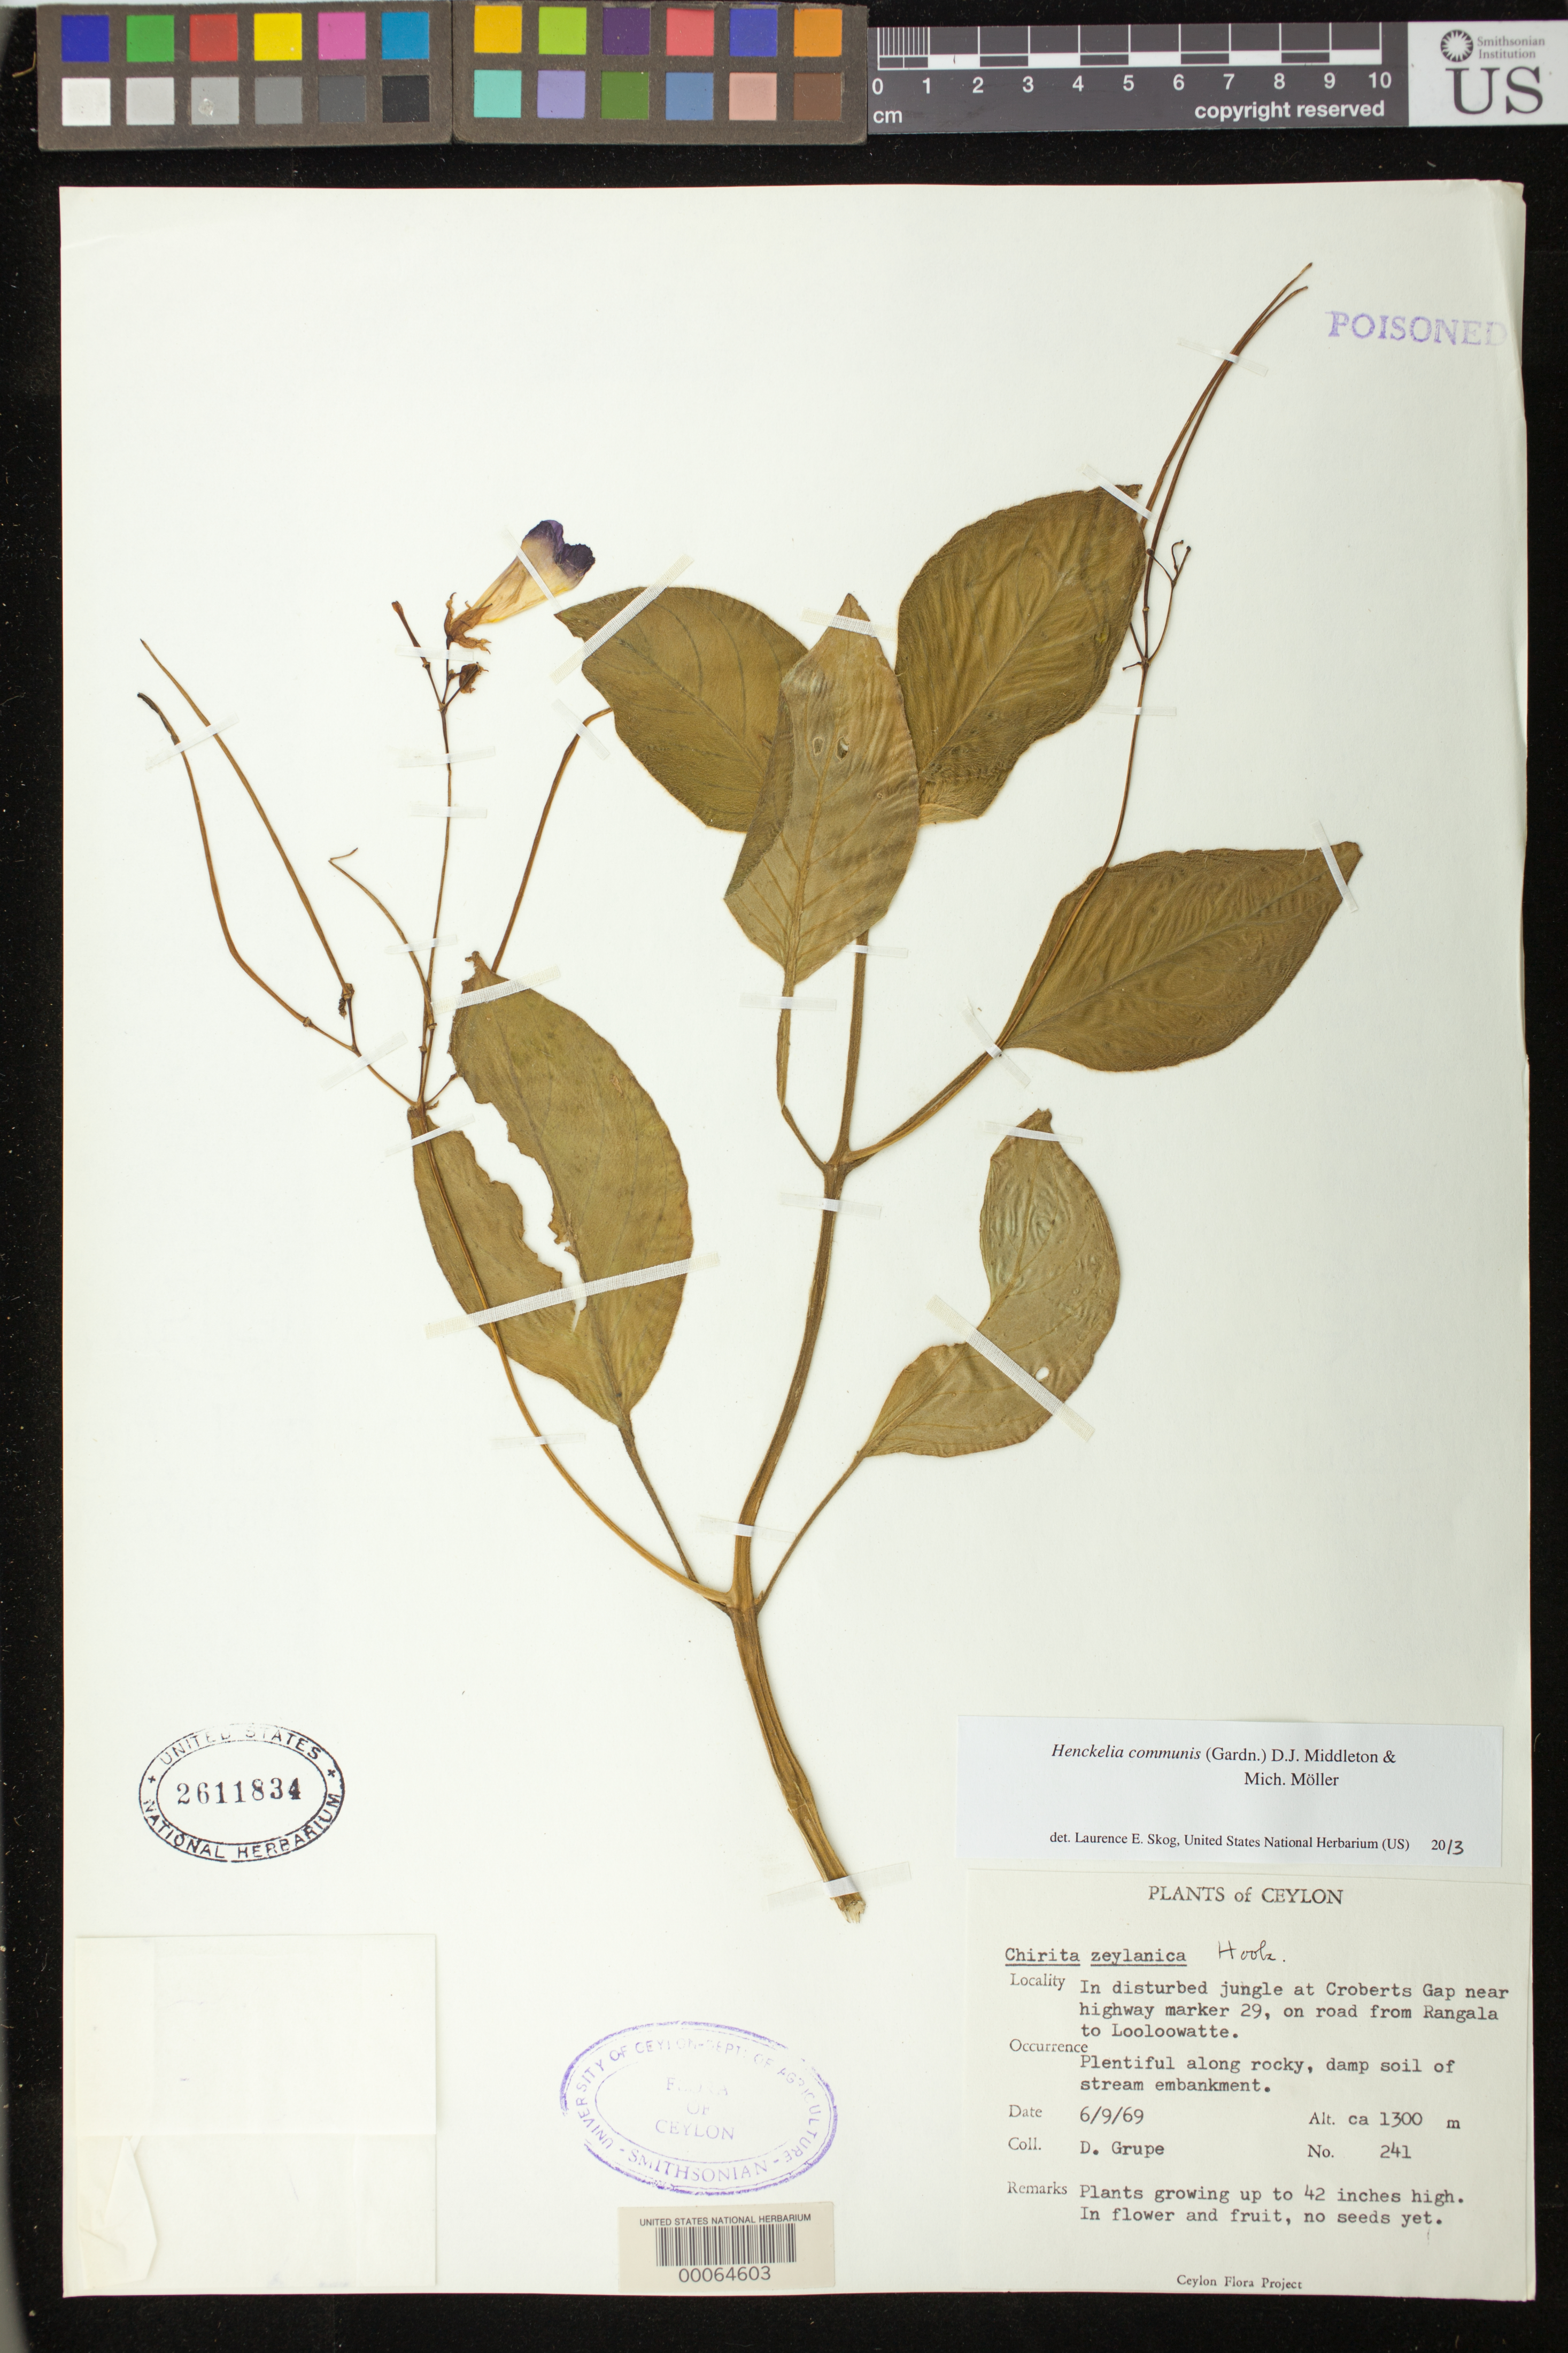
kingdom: Plantae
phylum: Tracheophyta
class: Magnoliopsida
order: Lamiales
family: Gesneriaceae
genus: Henckelia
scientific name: Henckelia communis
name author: (Gardner) D.J. Middleton & Mich. Möller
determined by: Skog, Laurence E.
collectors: D. Grupe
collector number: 241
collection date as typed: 06 Sep 1969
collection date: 1969-09-06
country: Sri Lanka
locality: Croberts gap near highway marker 29, on road from rangala to looloowatte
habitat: Disturbed jungle, along rocky, damp soil of stream embankment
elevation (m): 1300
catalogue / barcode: US 2611834